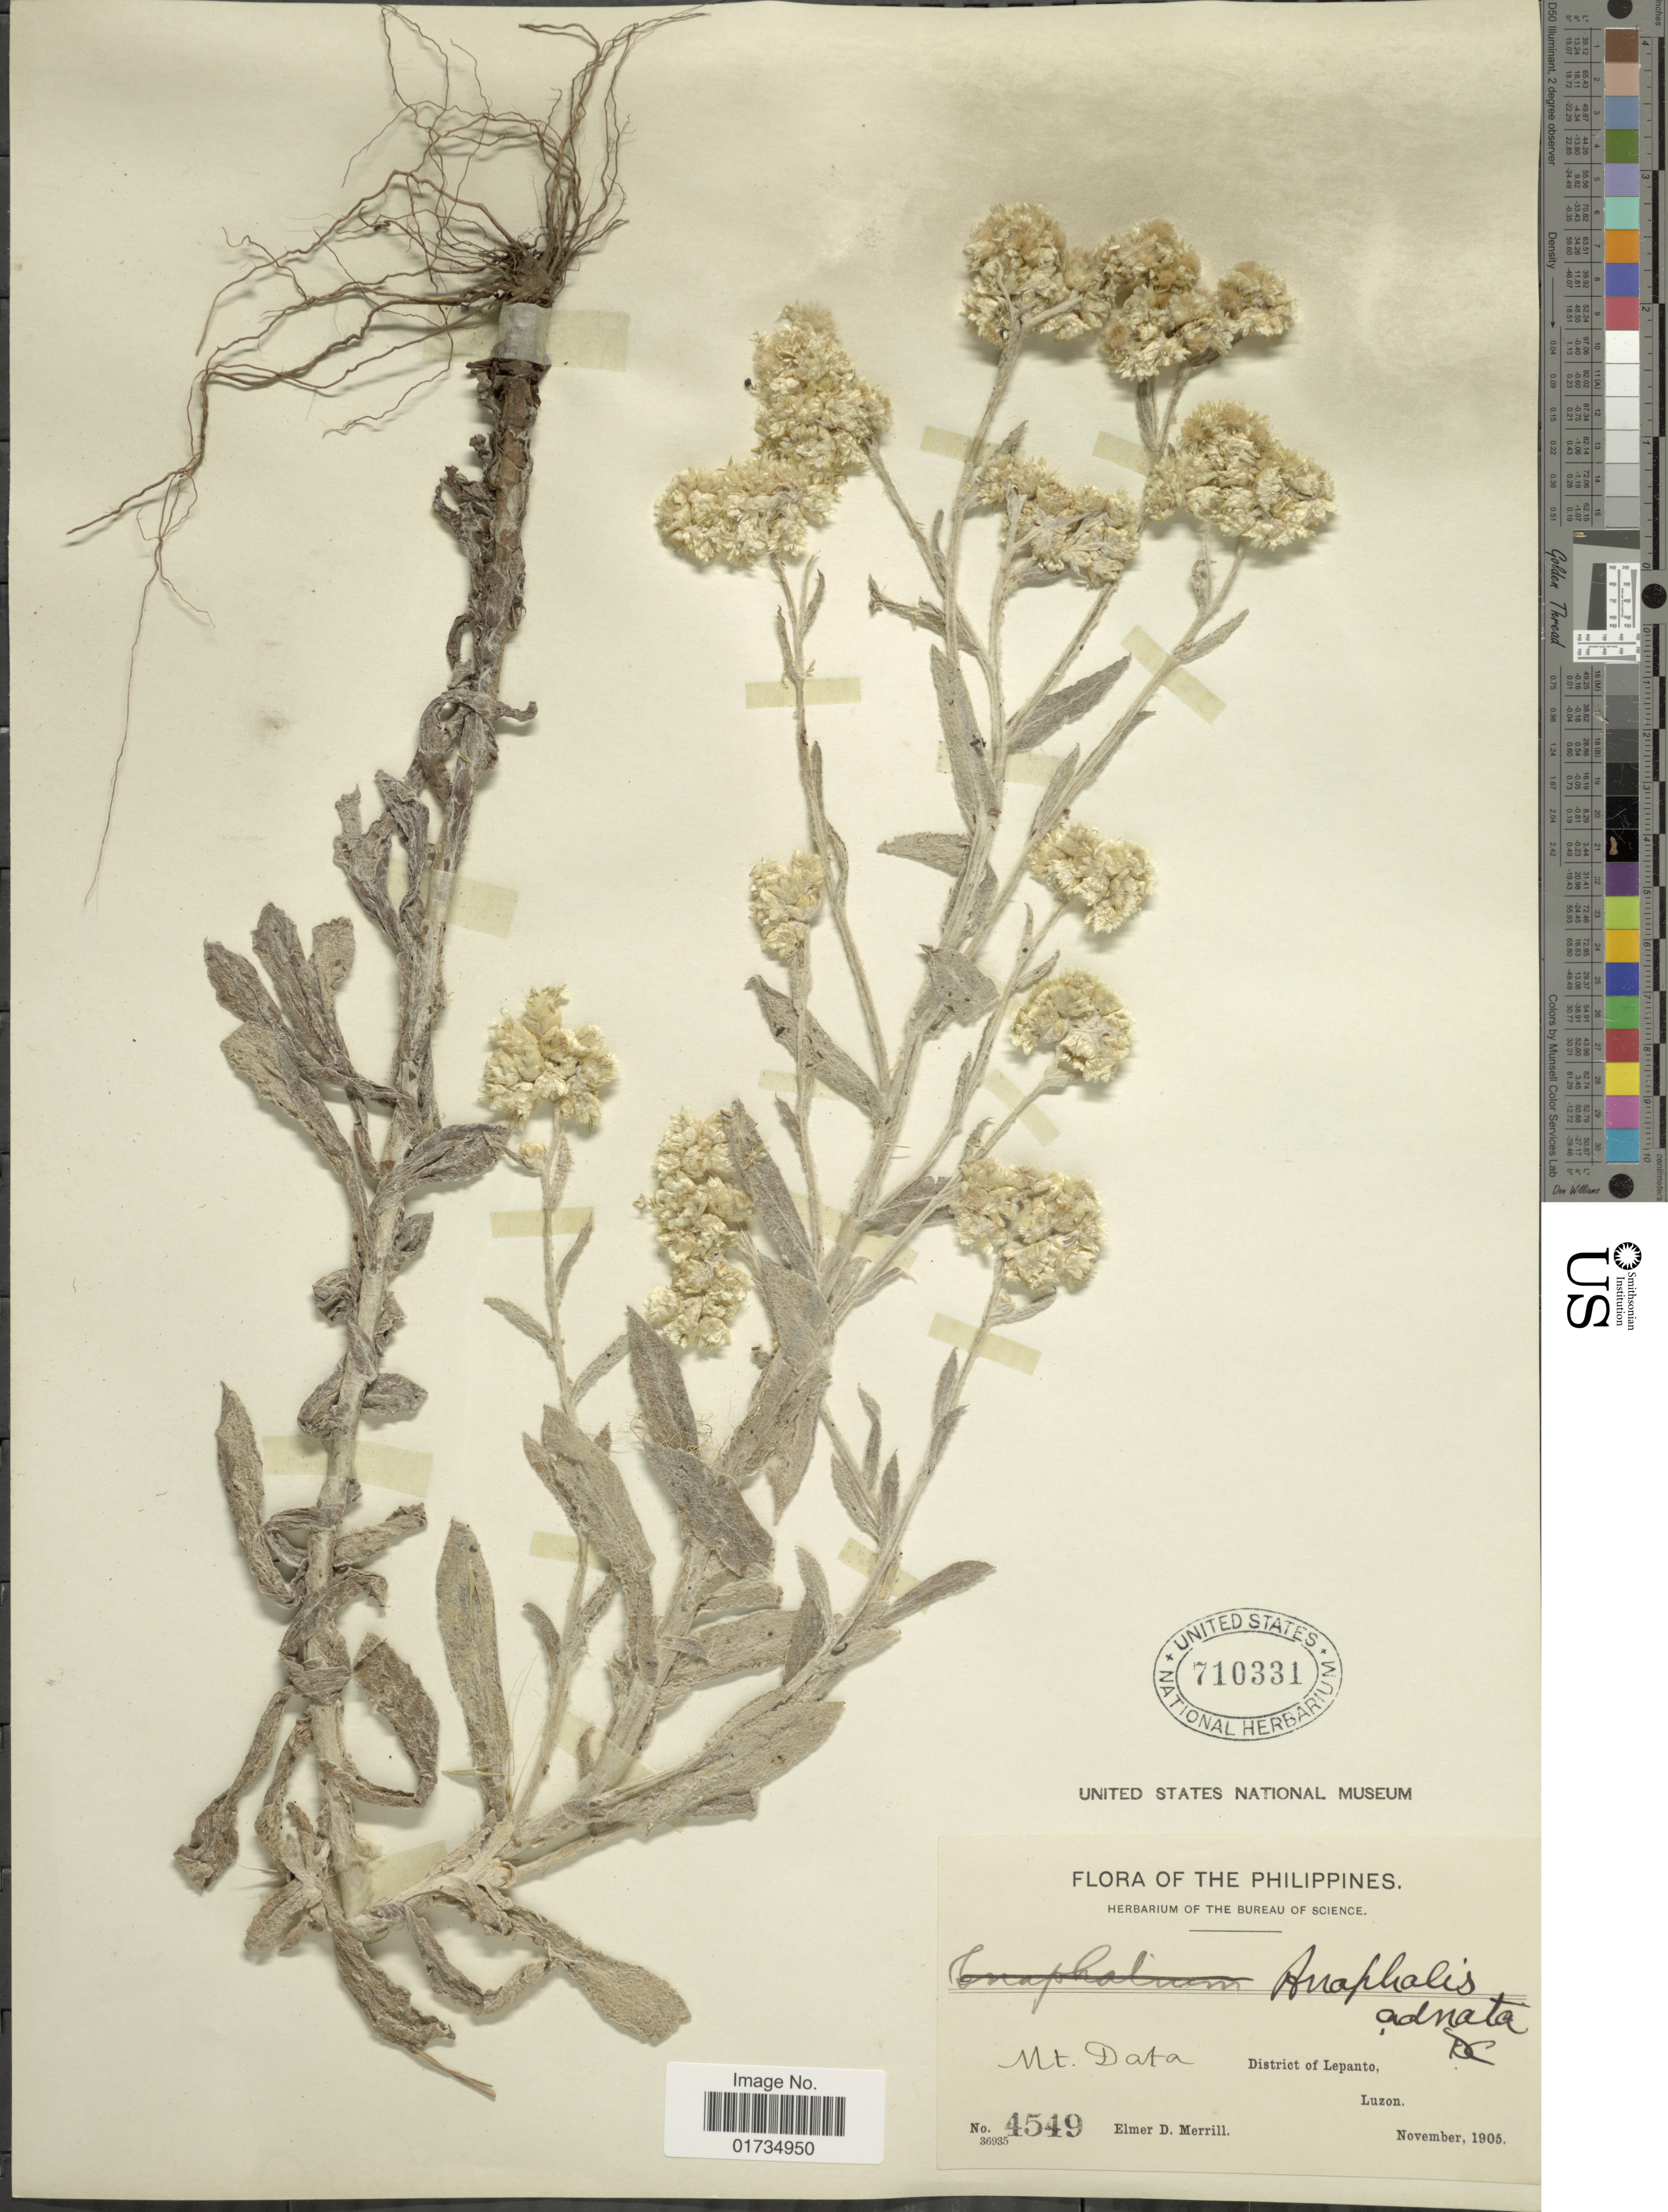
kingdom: Plantae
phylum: Tracheophyta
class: Magnoliopsida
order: Asterales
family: Asteraceae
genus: Anaphalis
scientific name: Anaphalis adnata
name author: DC.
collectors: E. D. Merrill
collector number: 4549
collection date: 1905-11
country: Philippines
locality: The Philippines. Mt. Data. District of Lepanto, Luzon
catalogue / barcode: US 710331